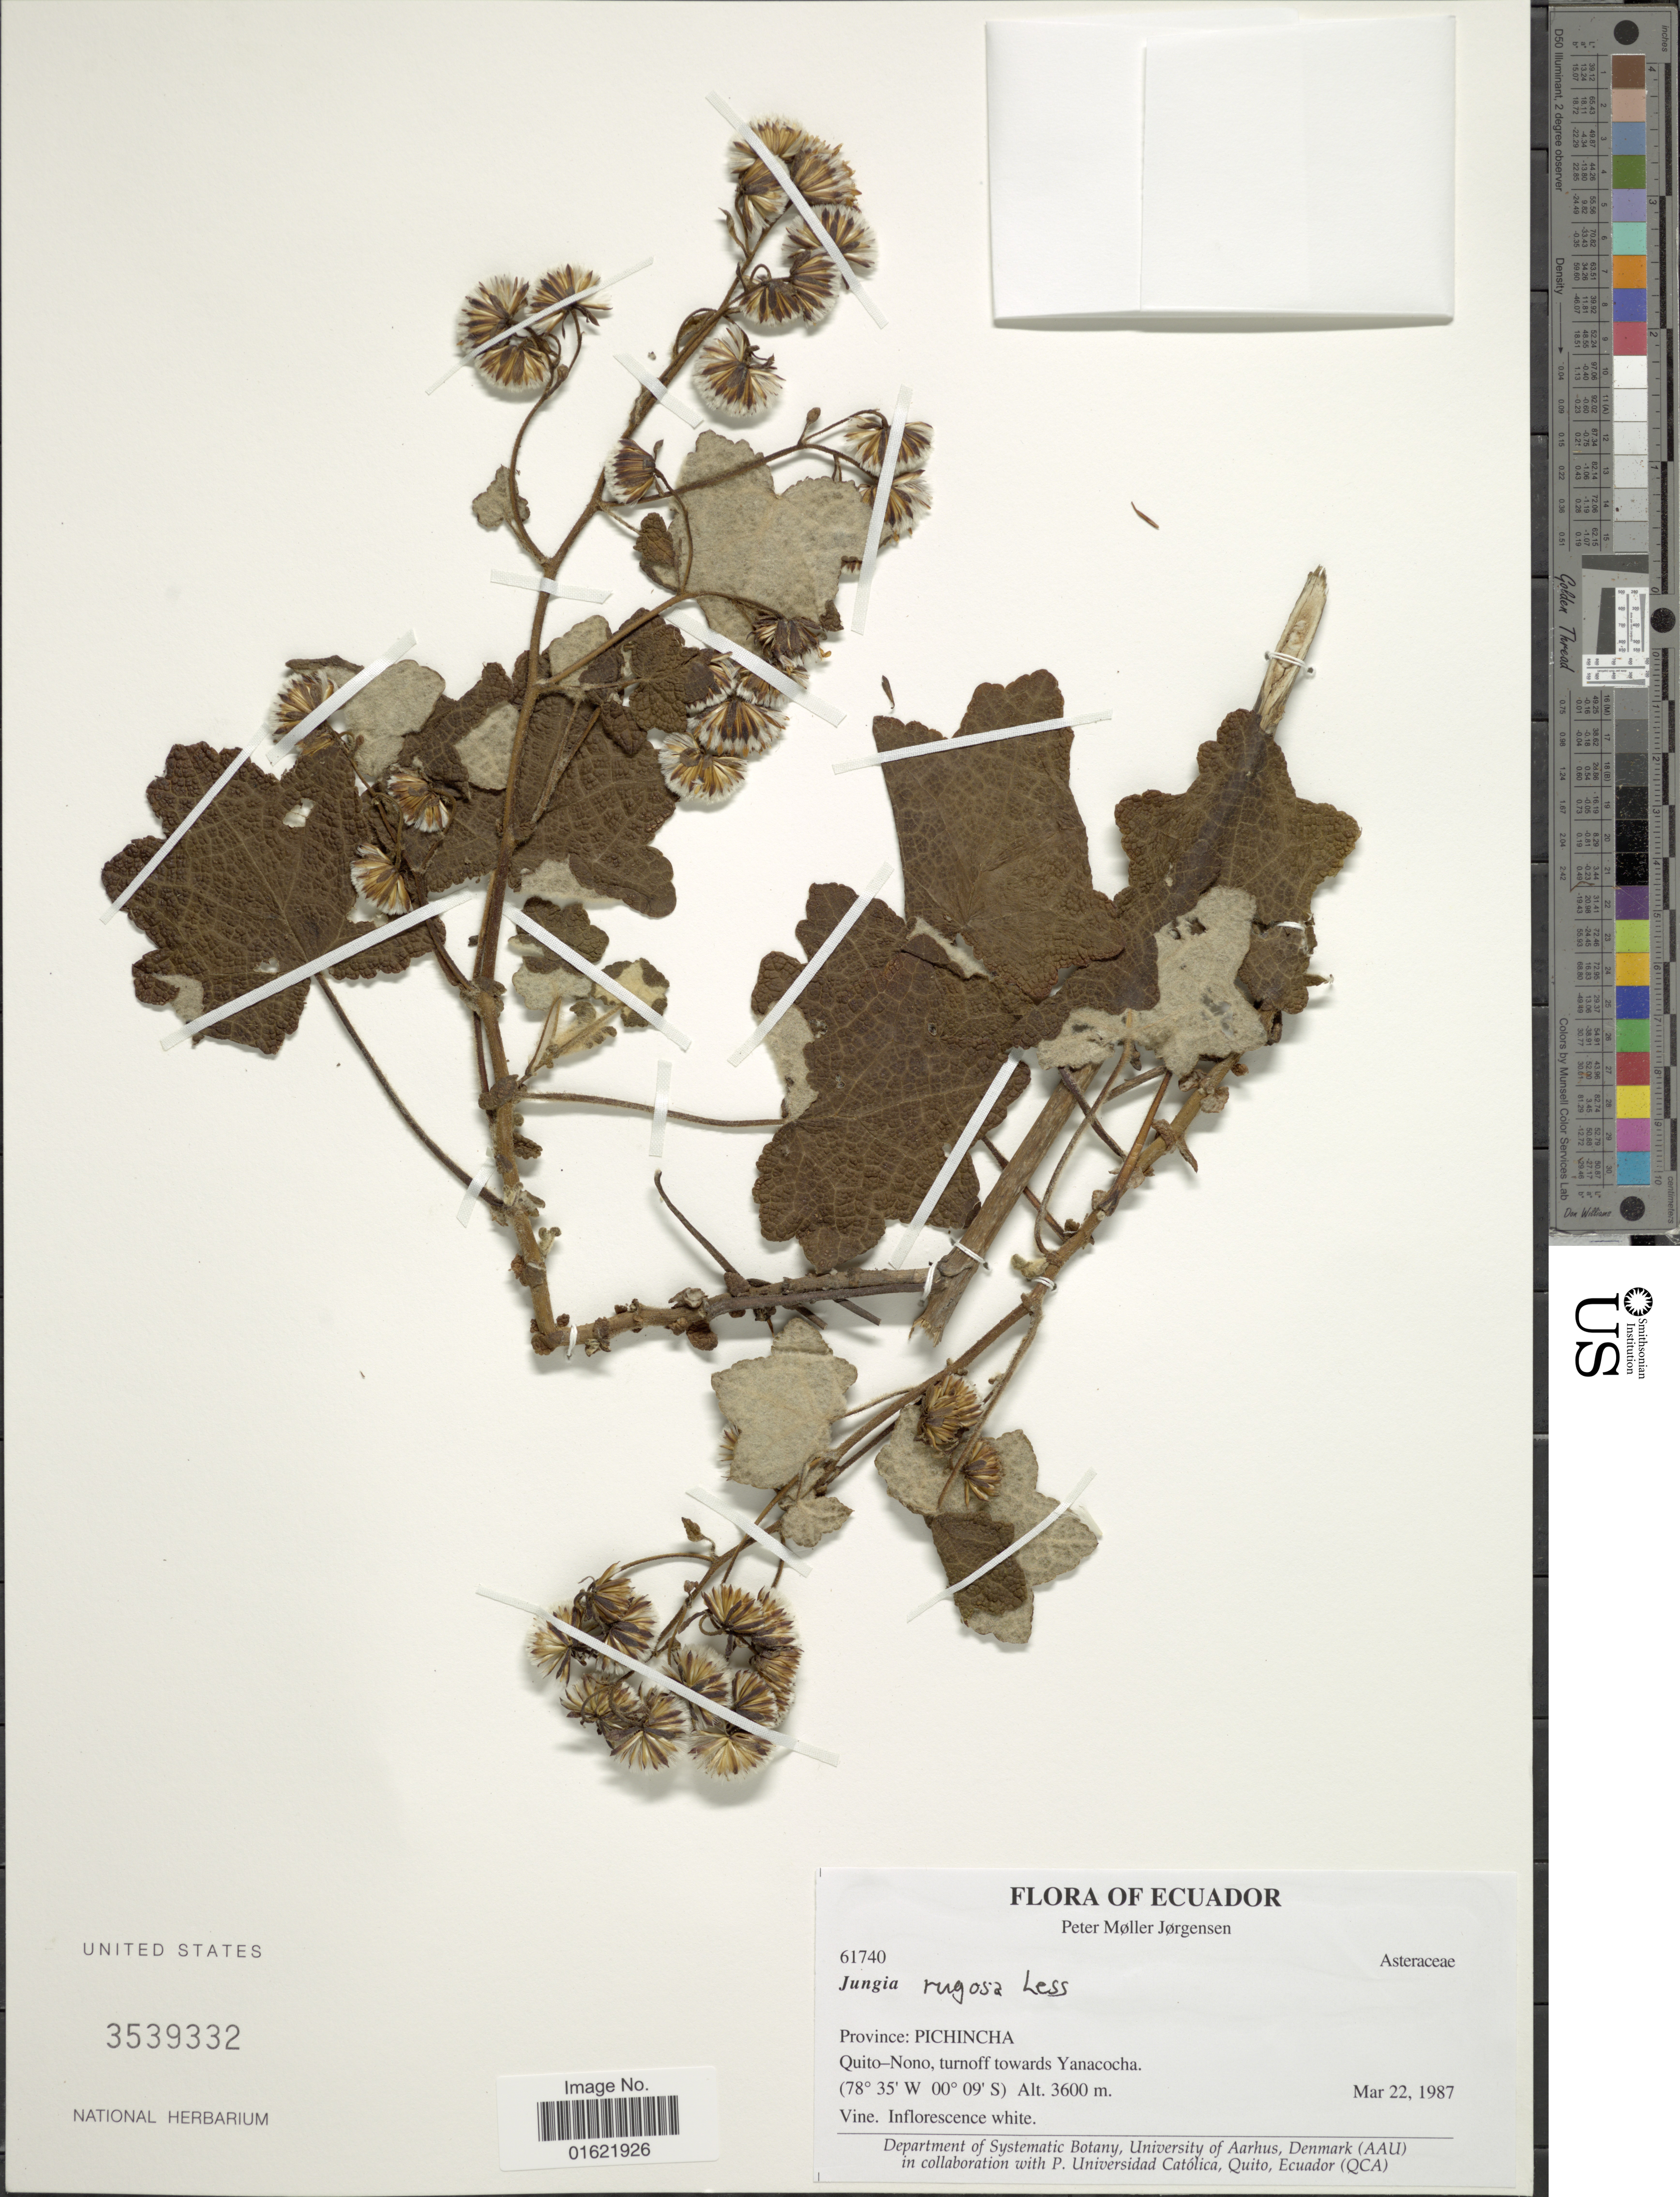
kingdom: Plantae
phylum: Tracheophyta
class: Magnoliopsida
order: Asterales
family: Asteraceae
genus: Jungia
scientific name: Jungia rugosa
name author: Less.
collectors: P. M. Jørgensen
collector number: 61740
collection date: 1987-03-20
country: Ecuador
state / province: Pichincha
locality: Quito-Nono, turnoff towards Yanacocha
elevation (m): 3600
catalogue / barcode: US 3539332